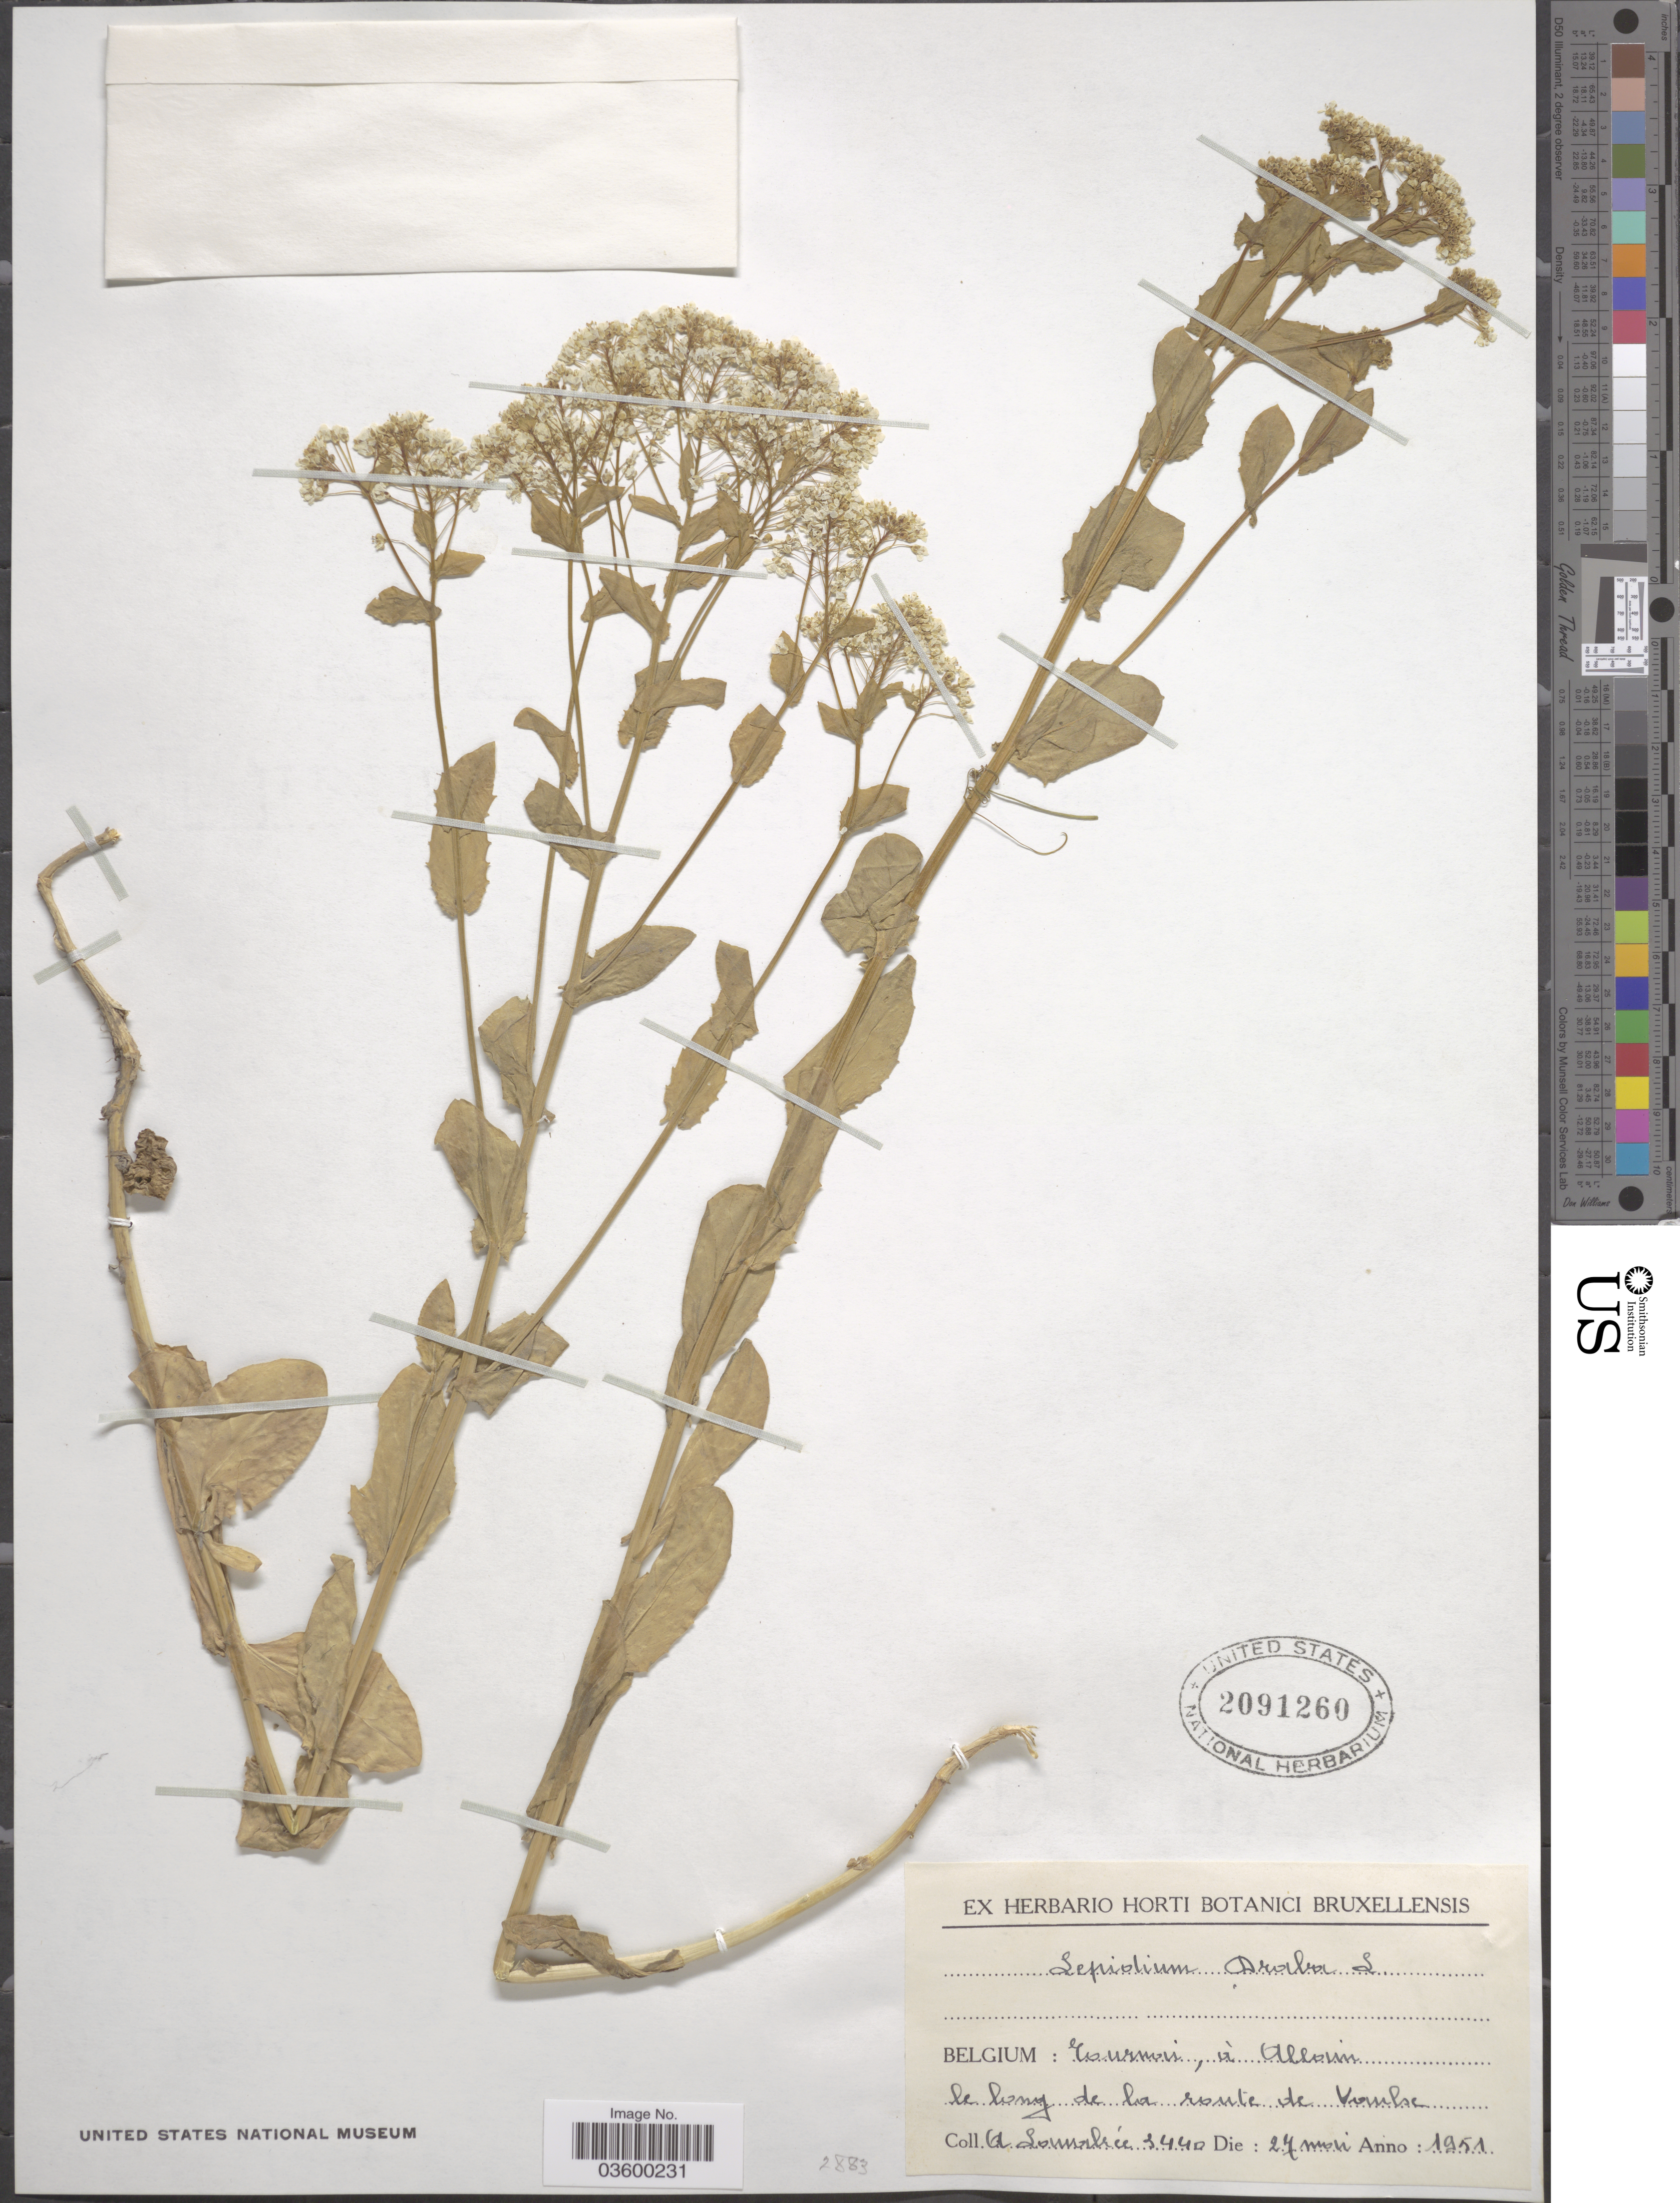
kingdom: Plantae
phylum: Tracheophyta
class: Magnoliopsida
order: Brassicales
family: Brassicaceae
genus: Lepidium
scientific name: Lepidium draba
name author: L.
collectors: A. G. Lawalrée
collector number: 3440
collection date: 1951-05-27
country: Belgium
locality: Tournai, á Alloun [interpreted] le long de la route de Vaulx.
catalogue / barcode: US 2091260